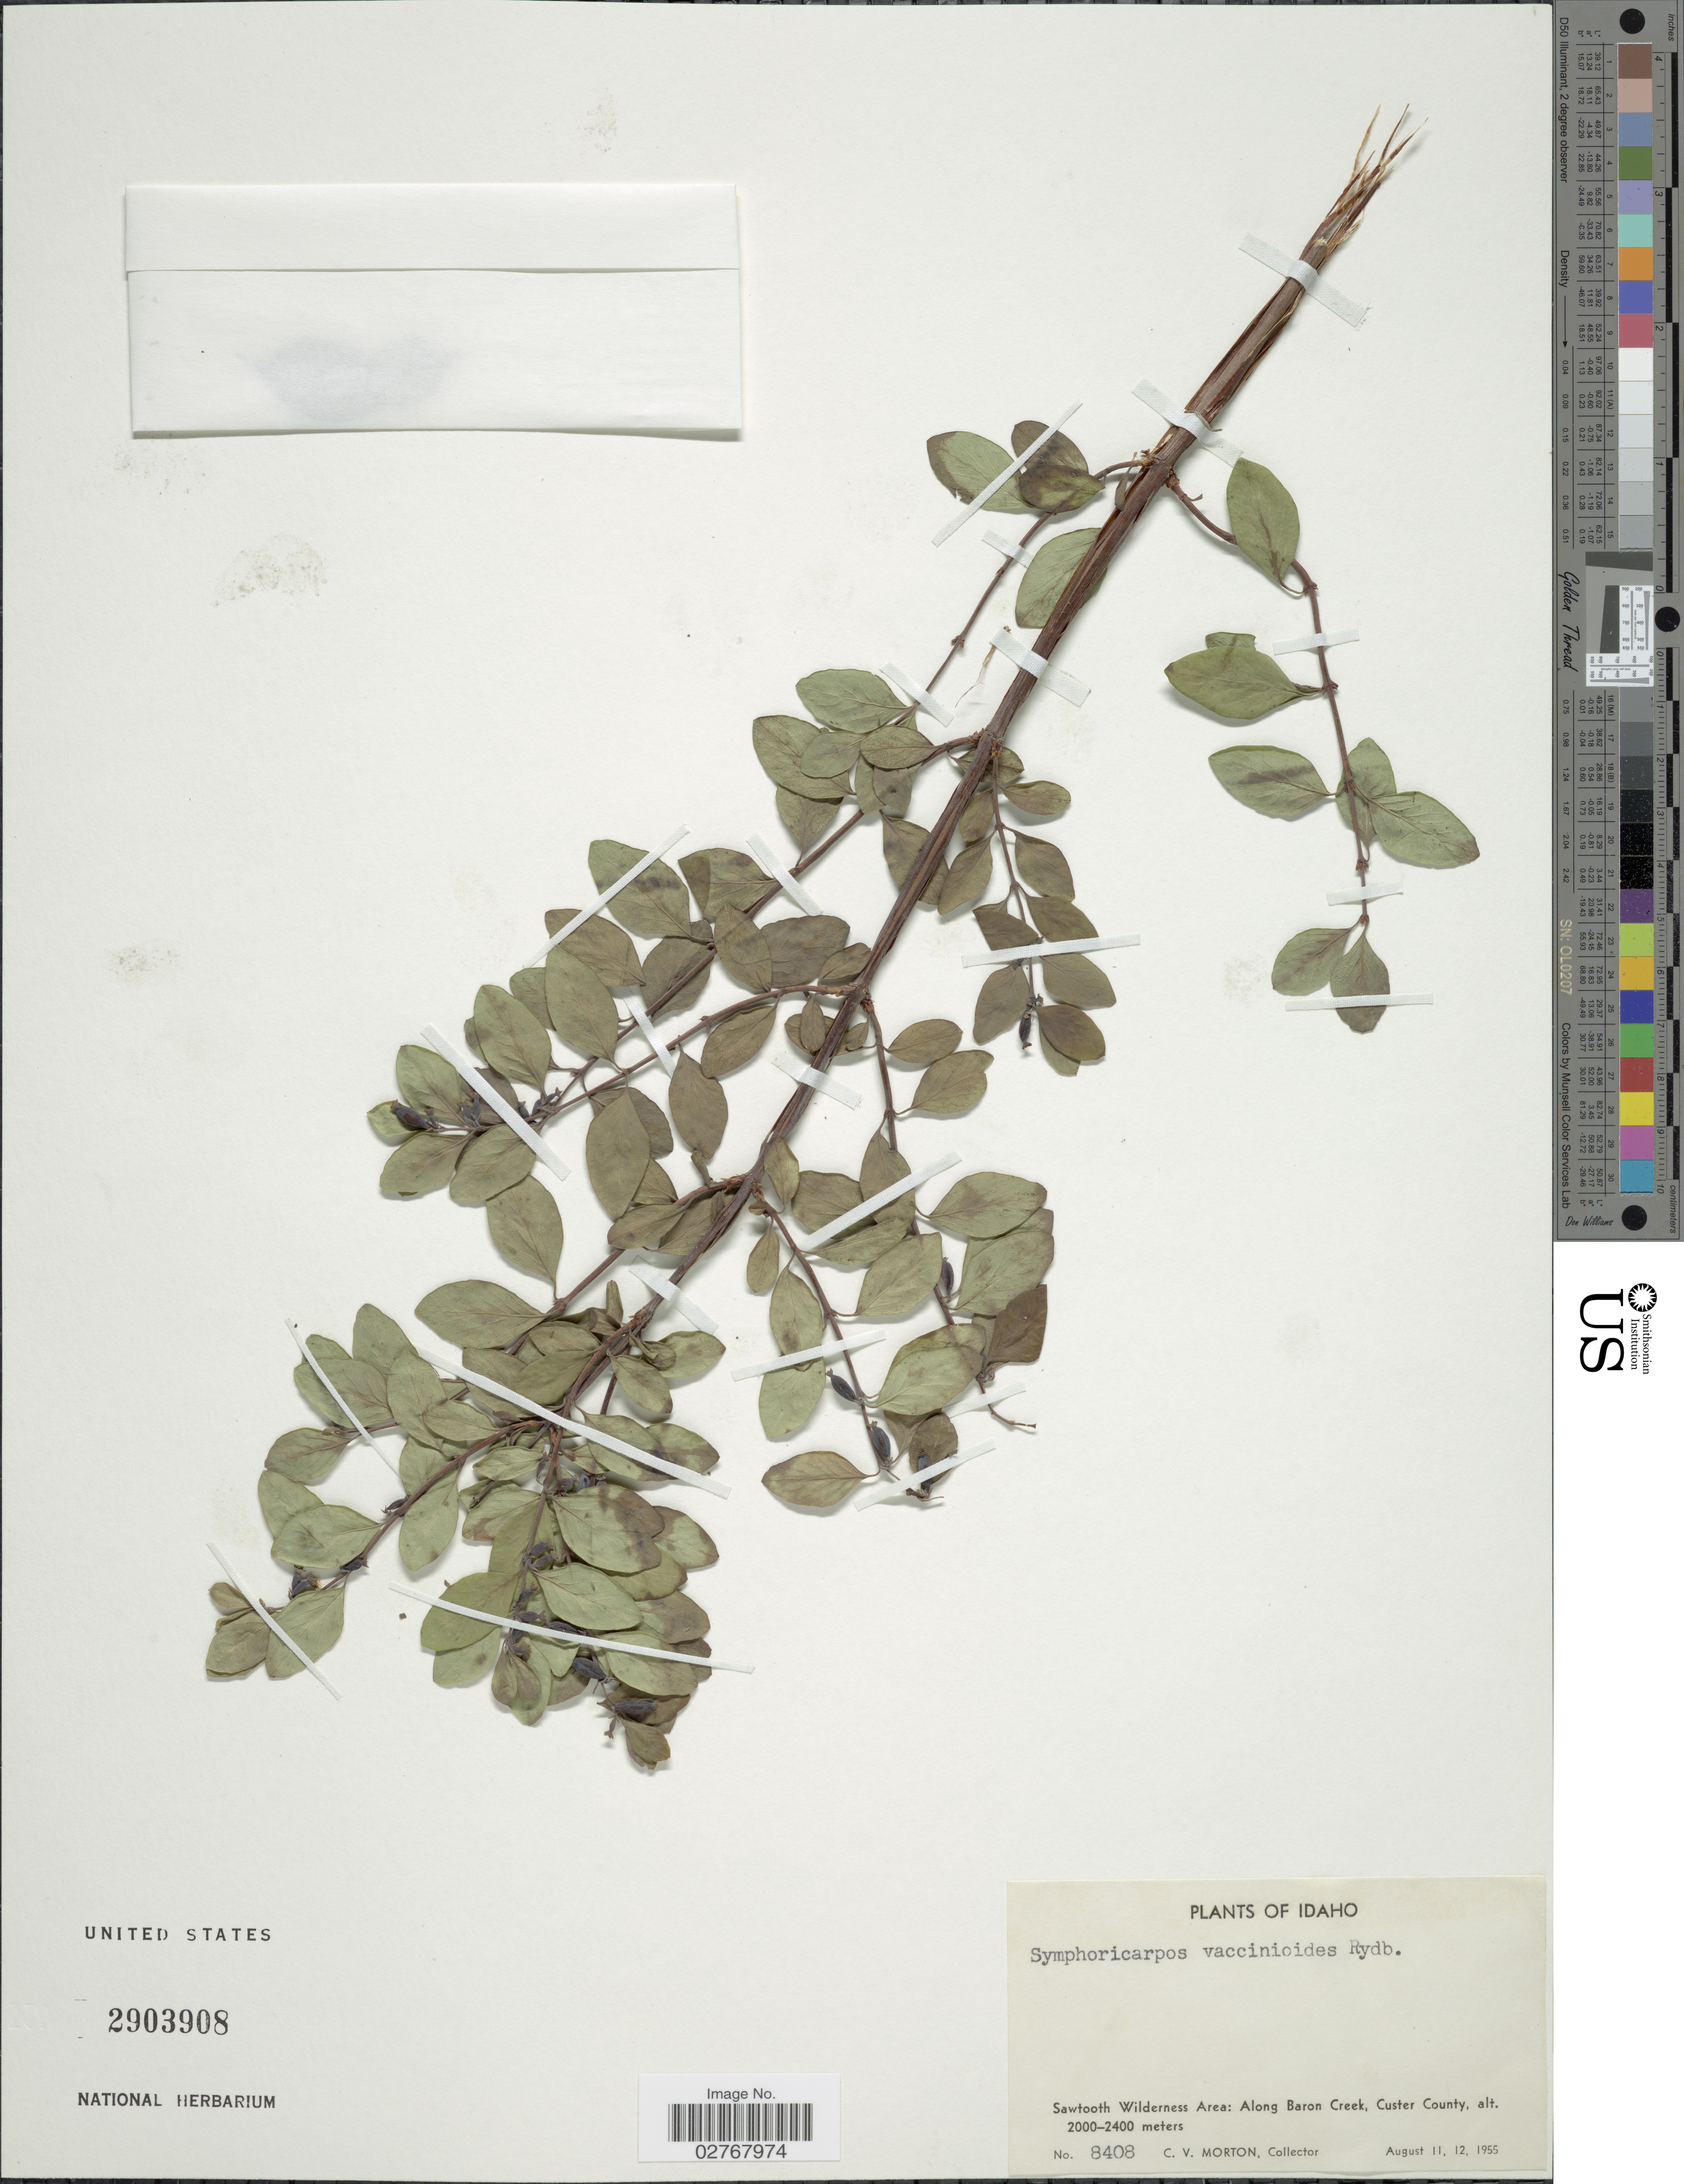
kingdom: Plantae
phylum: Tracheophyta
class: Magnoliopsida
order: Dipsacales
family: Caprifoliaceae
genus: Symphoricarpos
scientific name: Symphoricarpos vaccinioides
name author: Rydb.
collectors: C. V. Morton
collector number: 8408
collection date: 1955-08-11/1955-08-12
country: United States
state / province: Idaho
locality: Sawtooth Wilderness Area: Along Baron Creek, Custer County.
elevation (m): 2000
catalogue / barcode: US 2903908